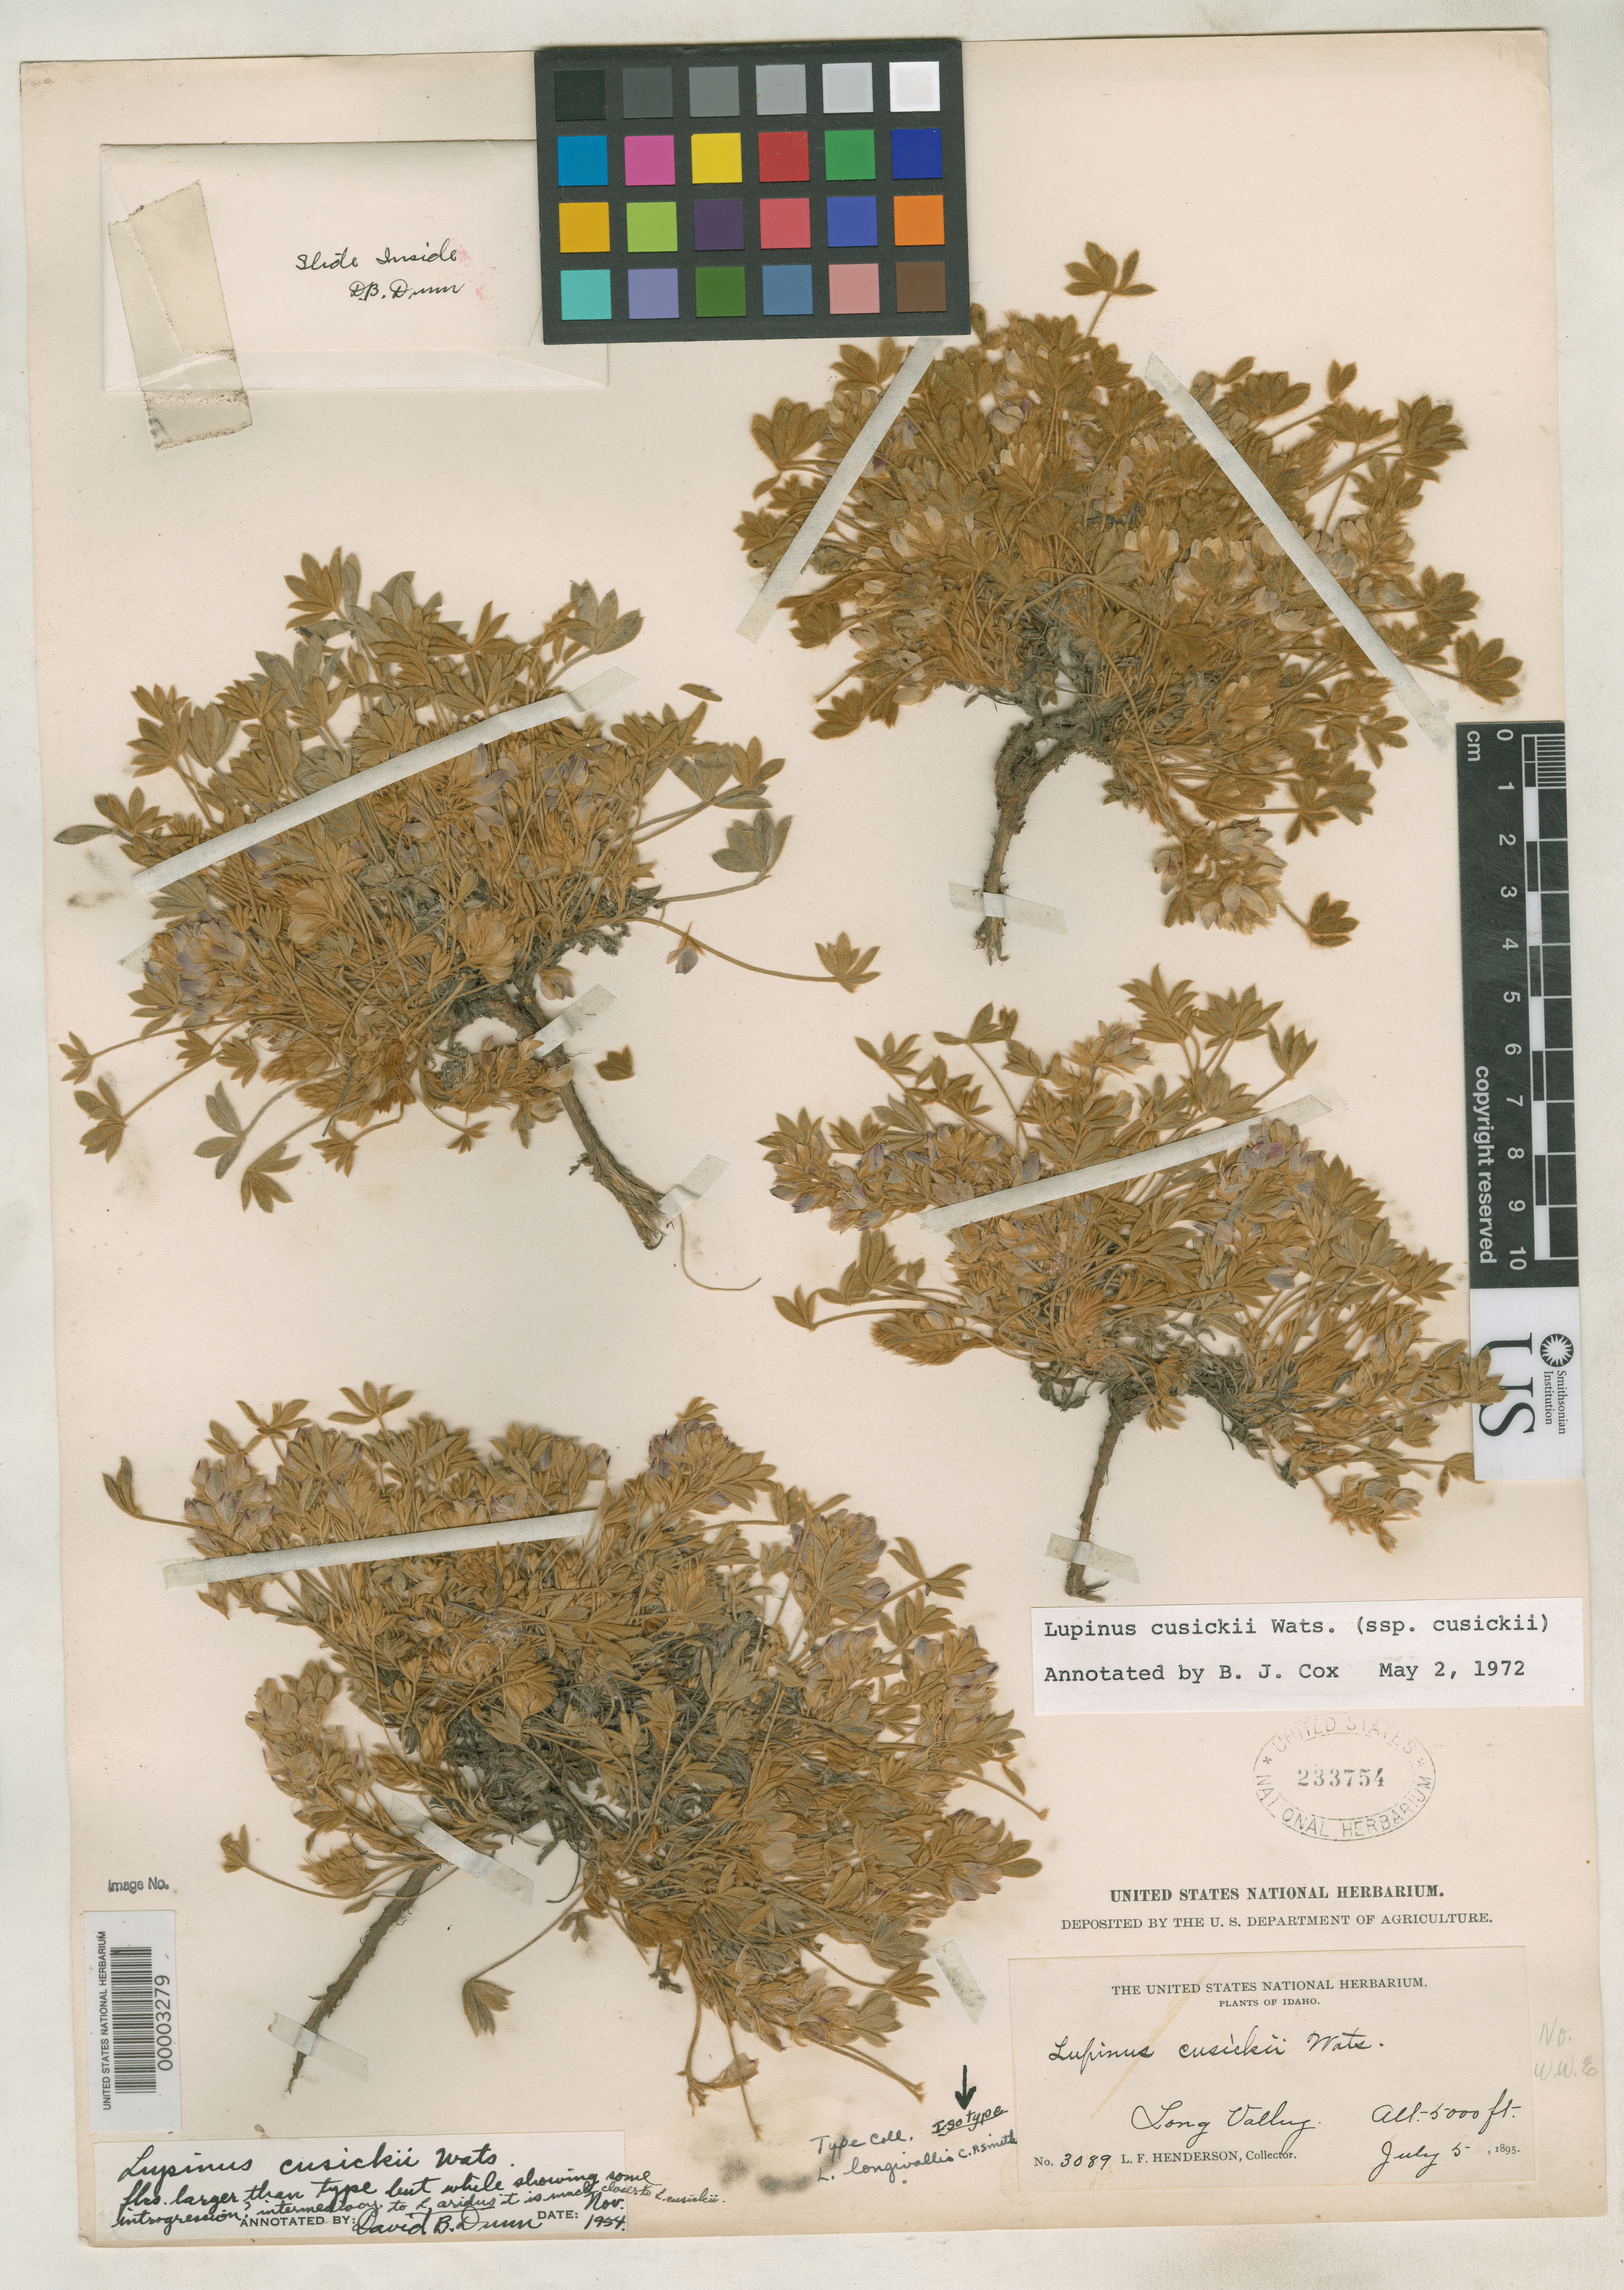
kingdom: Plantae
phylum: Tracheophyta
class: Magnoliopsida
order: Fabales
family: Fabaceae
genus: Lupinus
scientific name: Lupinus longivallis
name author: C.P. Sm.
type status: Isotype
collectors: L. F. Henderson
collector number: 3089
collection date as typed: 05 Jul 1895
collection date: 1895-07-05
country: United States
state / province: Idaho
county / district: Valley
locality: Long Valley.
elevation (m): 1524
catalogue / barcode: US 233754